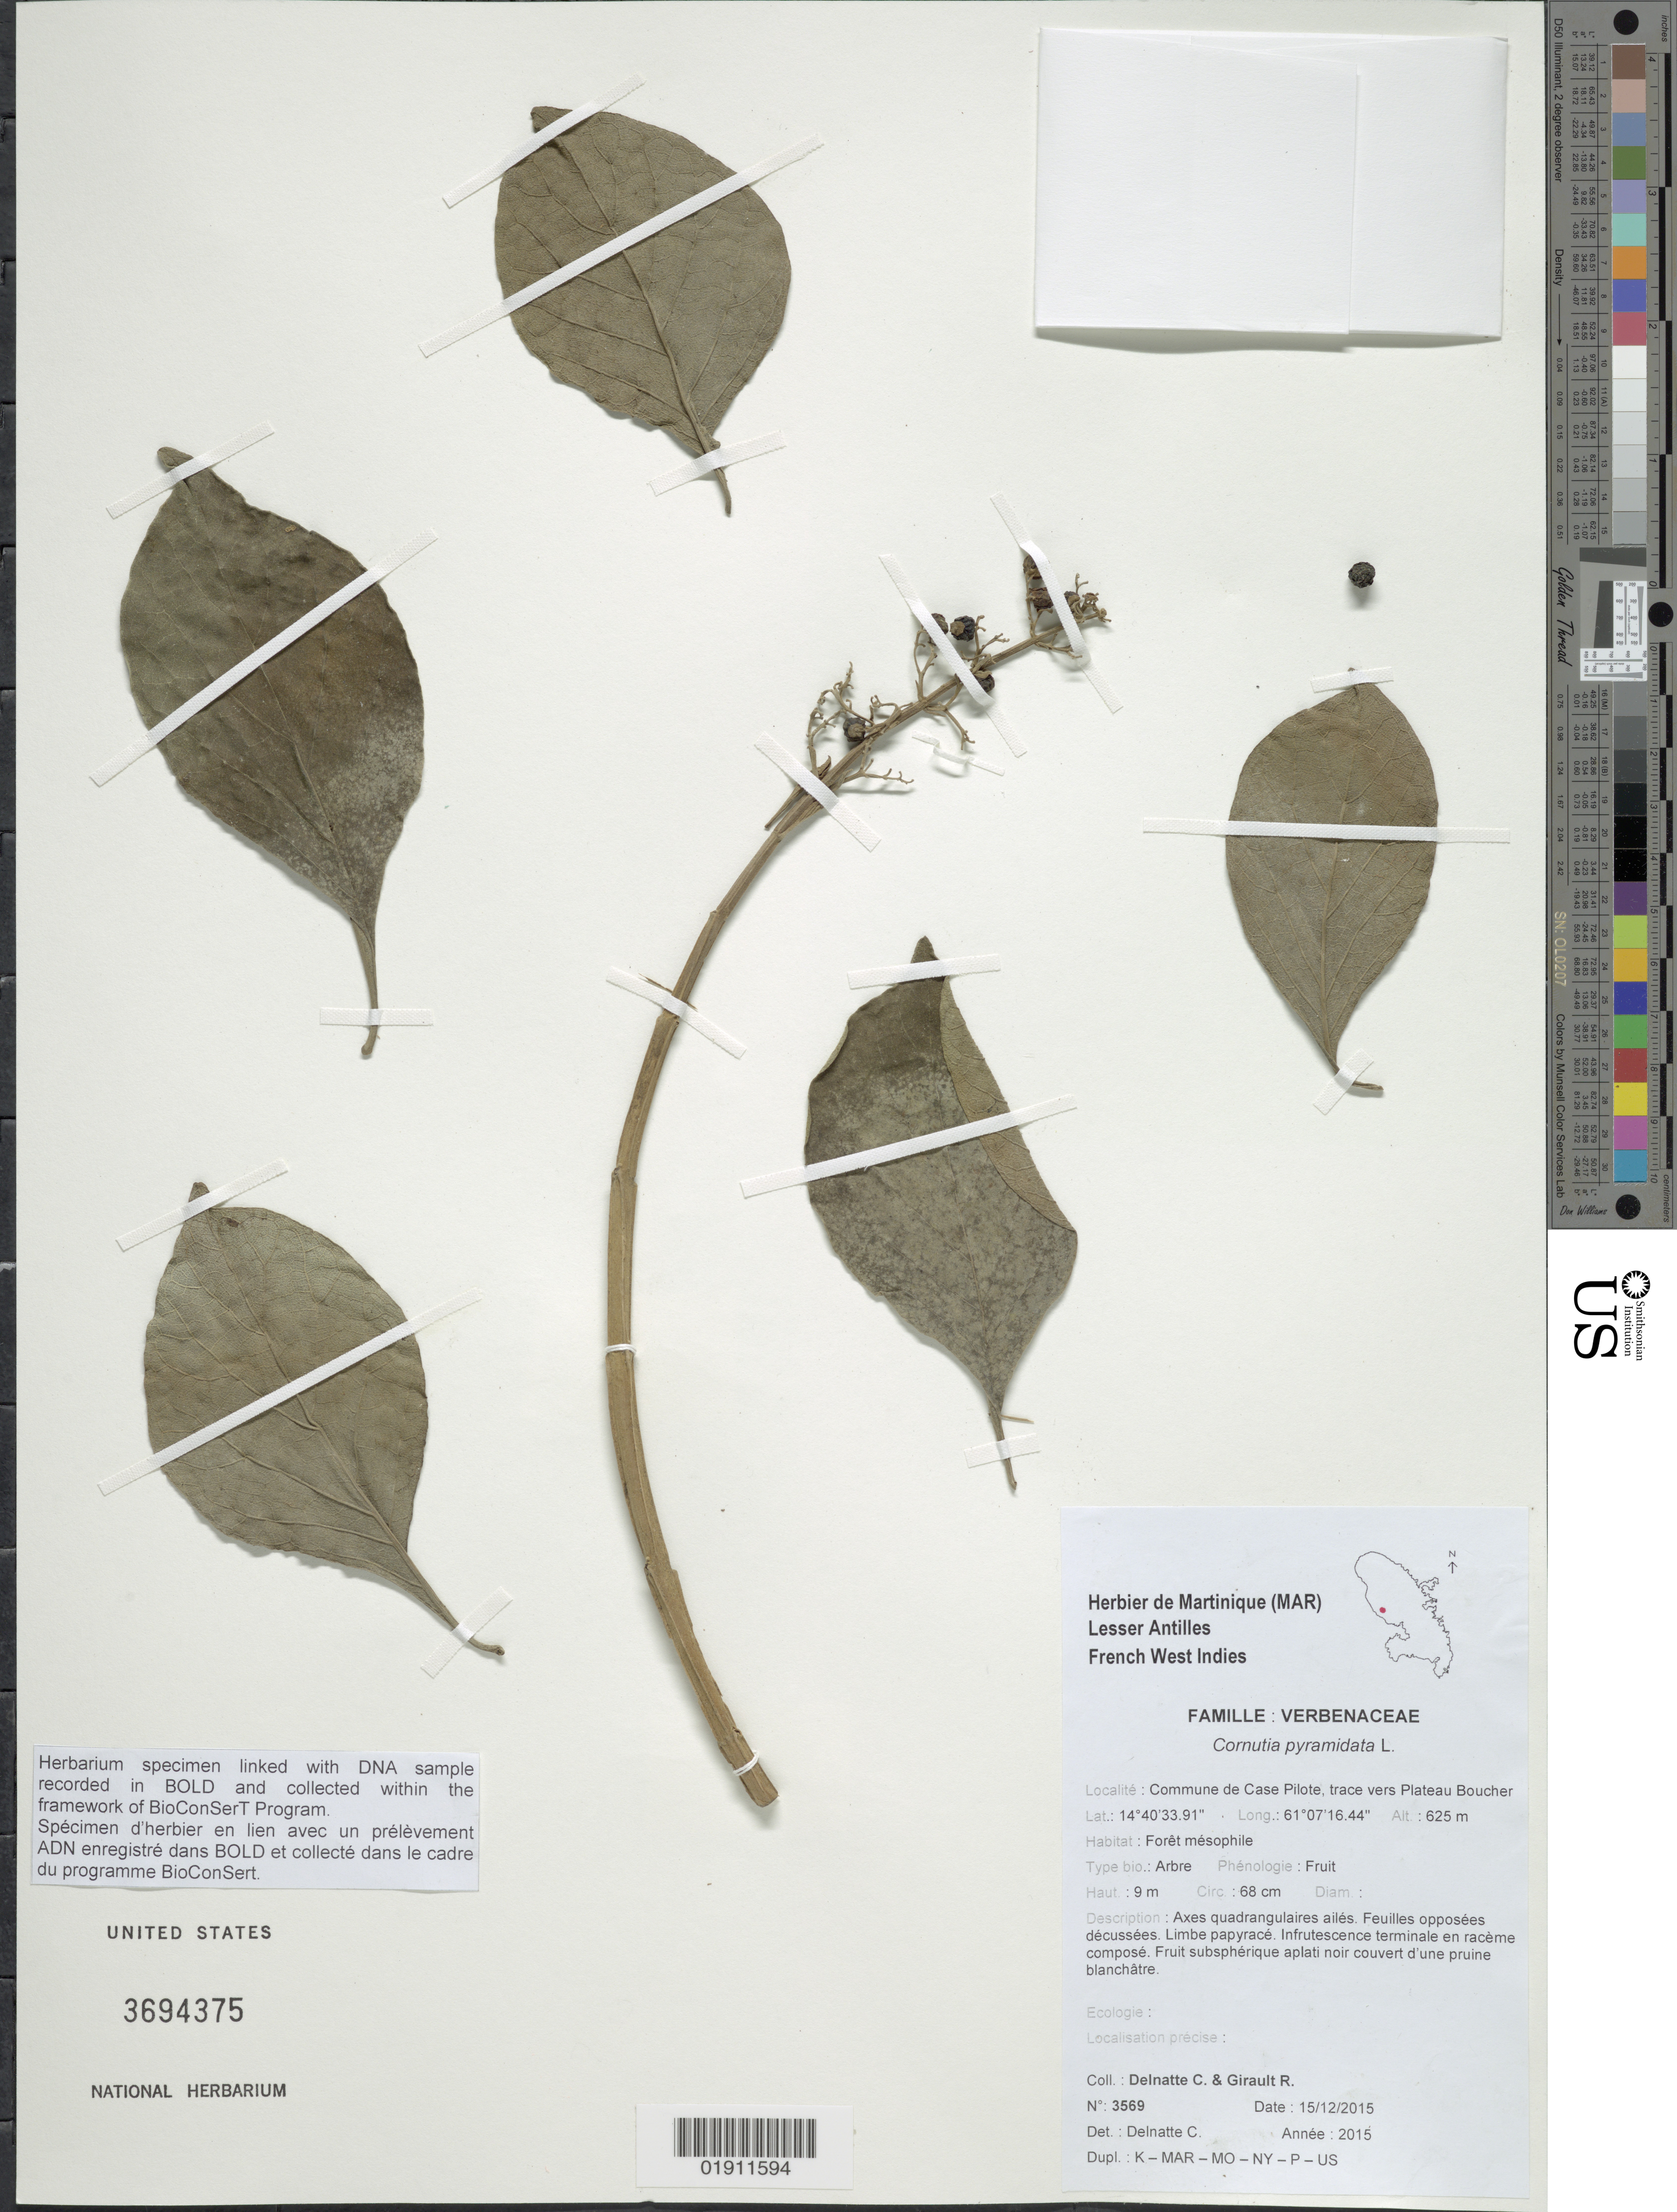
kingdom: Plantae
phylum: Tracheophyta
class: Magnoliopsida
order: Lamiales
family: Lamiaceae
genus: Cornutia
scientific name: Cornutia pyramidata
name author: L.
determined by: Delnatte, C.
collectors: C. Delnatte & R. Girault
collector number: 3569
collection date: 2015-12-15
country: Martinique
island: Martinique I.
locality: Commune de Case Pilote, trace vers Plateau Boucher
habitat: Forêt mésophile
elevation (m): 625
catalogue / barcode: US 3694375